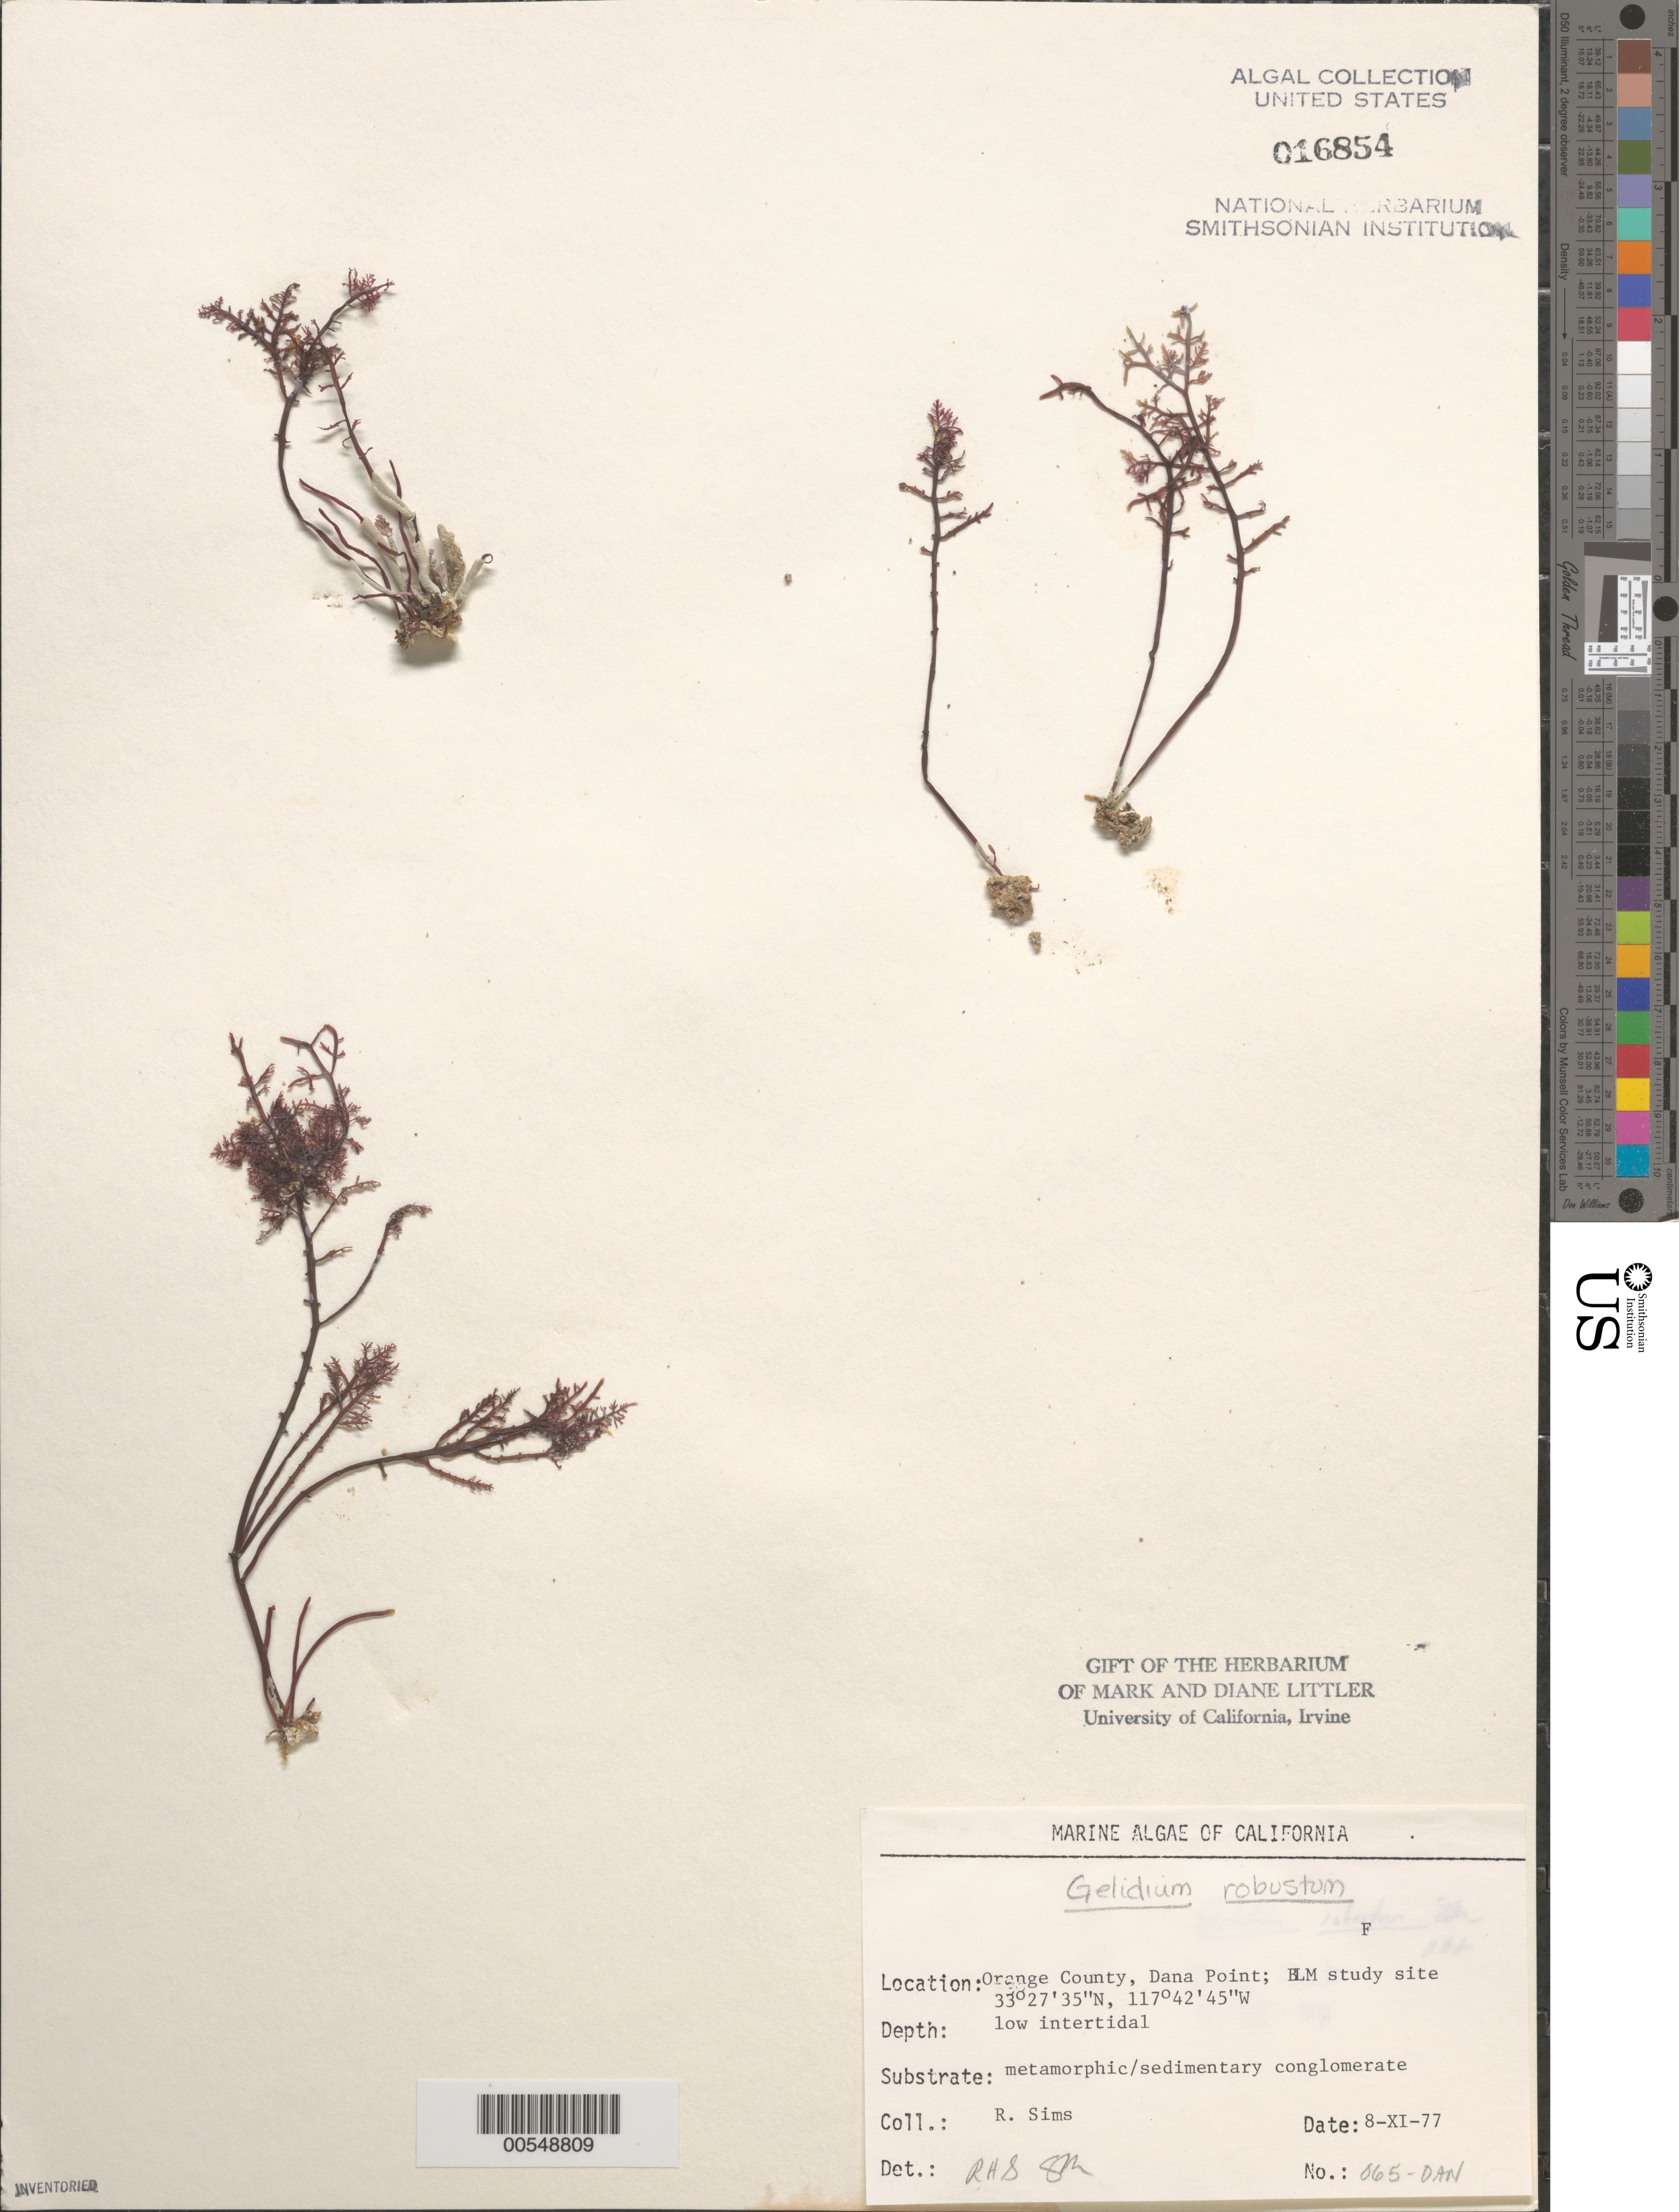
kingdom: Plantae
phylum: Rhodophyta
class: Florideophyceae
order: Gelidiales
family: Gelidiaceae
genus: Gelidium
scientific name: Gelidium robustum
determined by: Sims, Robert H.; Murray, S. N.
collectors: R. H. Sims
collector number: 065-dan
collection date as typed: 08 Nov 1977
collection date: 1977-11-08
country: United States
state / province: California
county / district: Orange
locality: Dana Point, 1 km north of marina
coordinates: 33 27'35"N, 117 42'45"W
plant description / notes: BLM-SOCALBIGHT Rocky Intertidal Survey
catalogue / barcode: US 16854